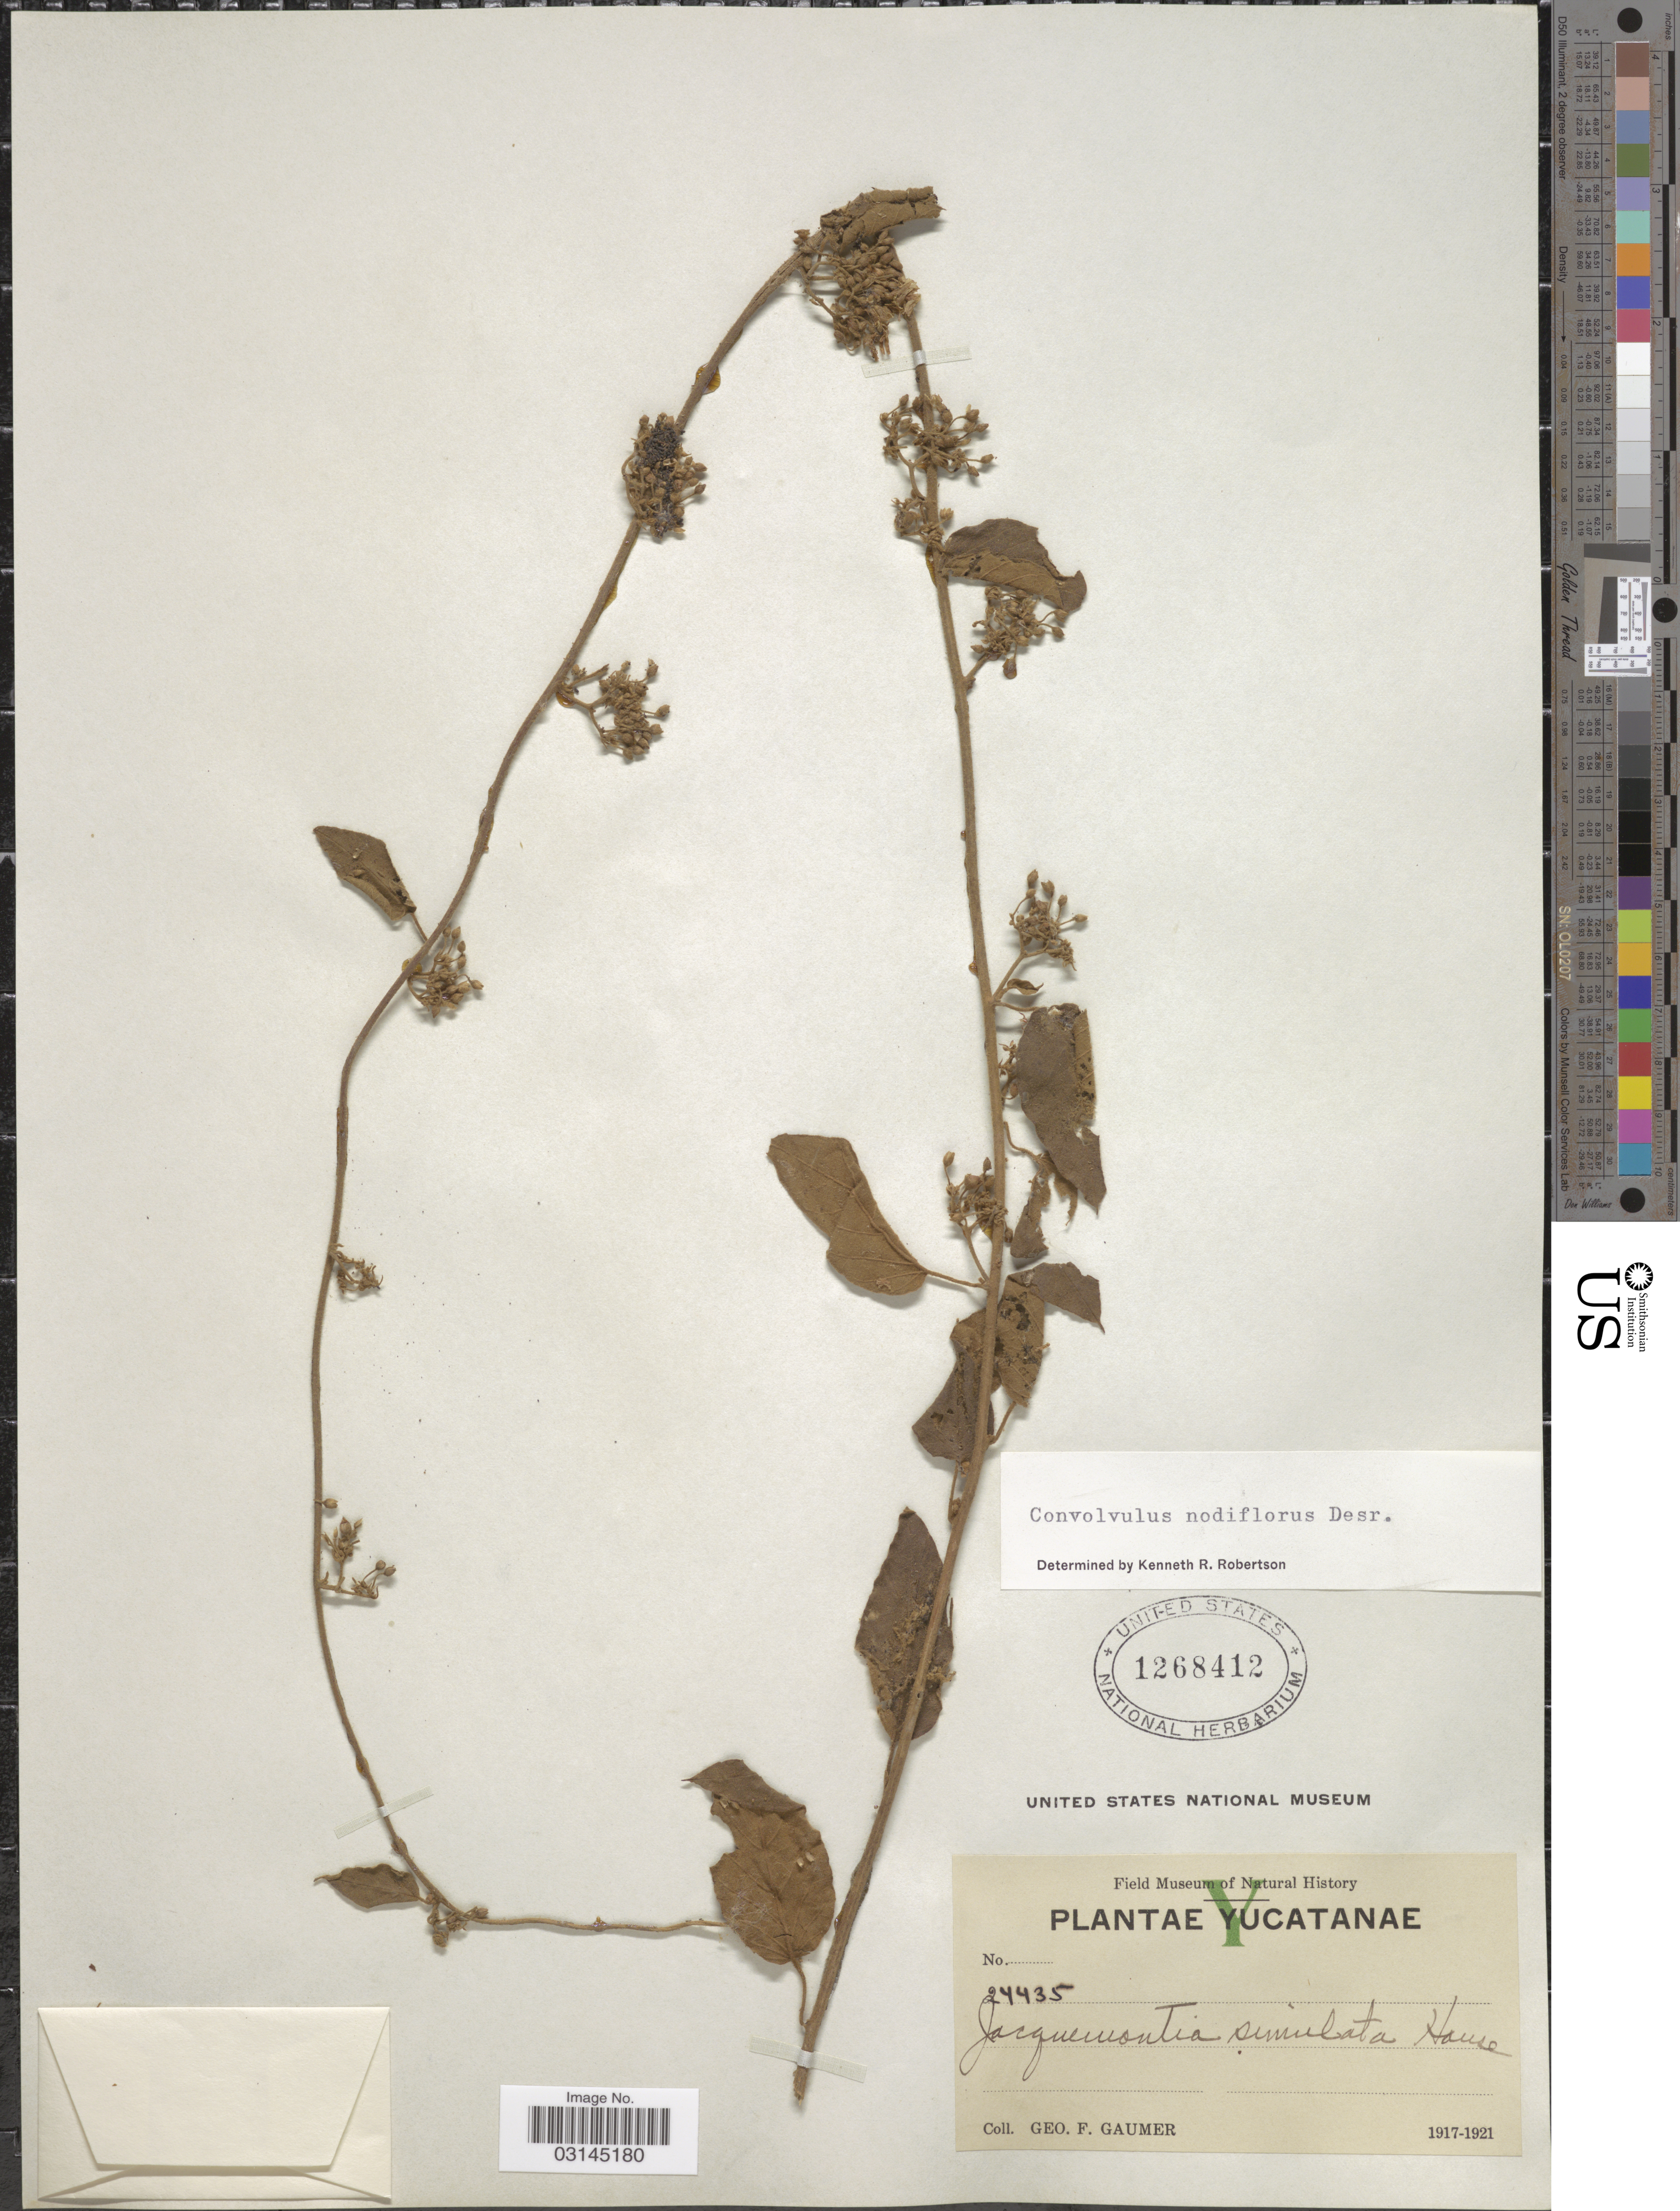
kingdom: Plantae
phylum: Tracheophyta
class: Magnoliopsida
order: Solanales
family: Convolvulaceae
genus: Convolvulus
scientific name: Convolvulus nodiflorus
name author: Desr.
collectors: G. F. Gaumer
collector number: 24435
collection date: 1917/1921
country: Mexico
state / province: Yucatán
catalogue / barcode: US 1268412